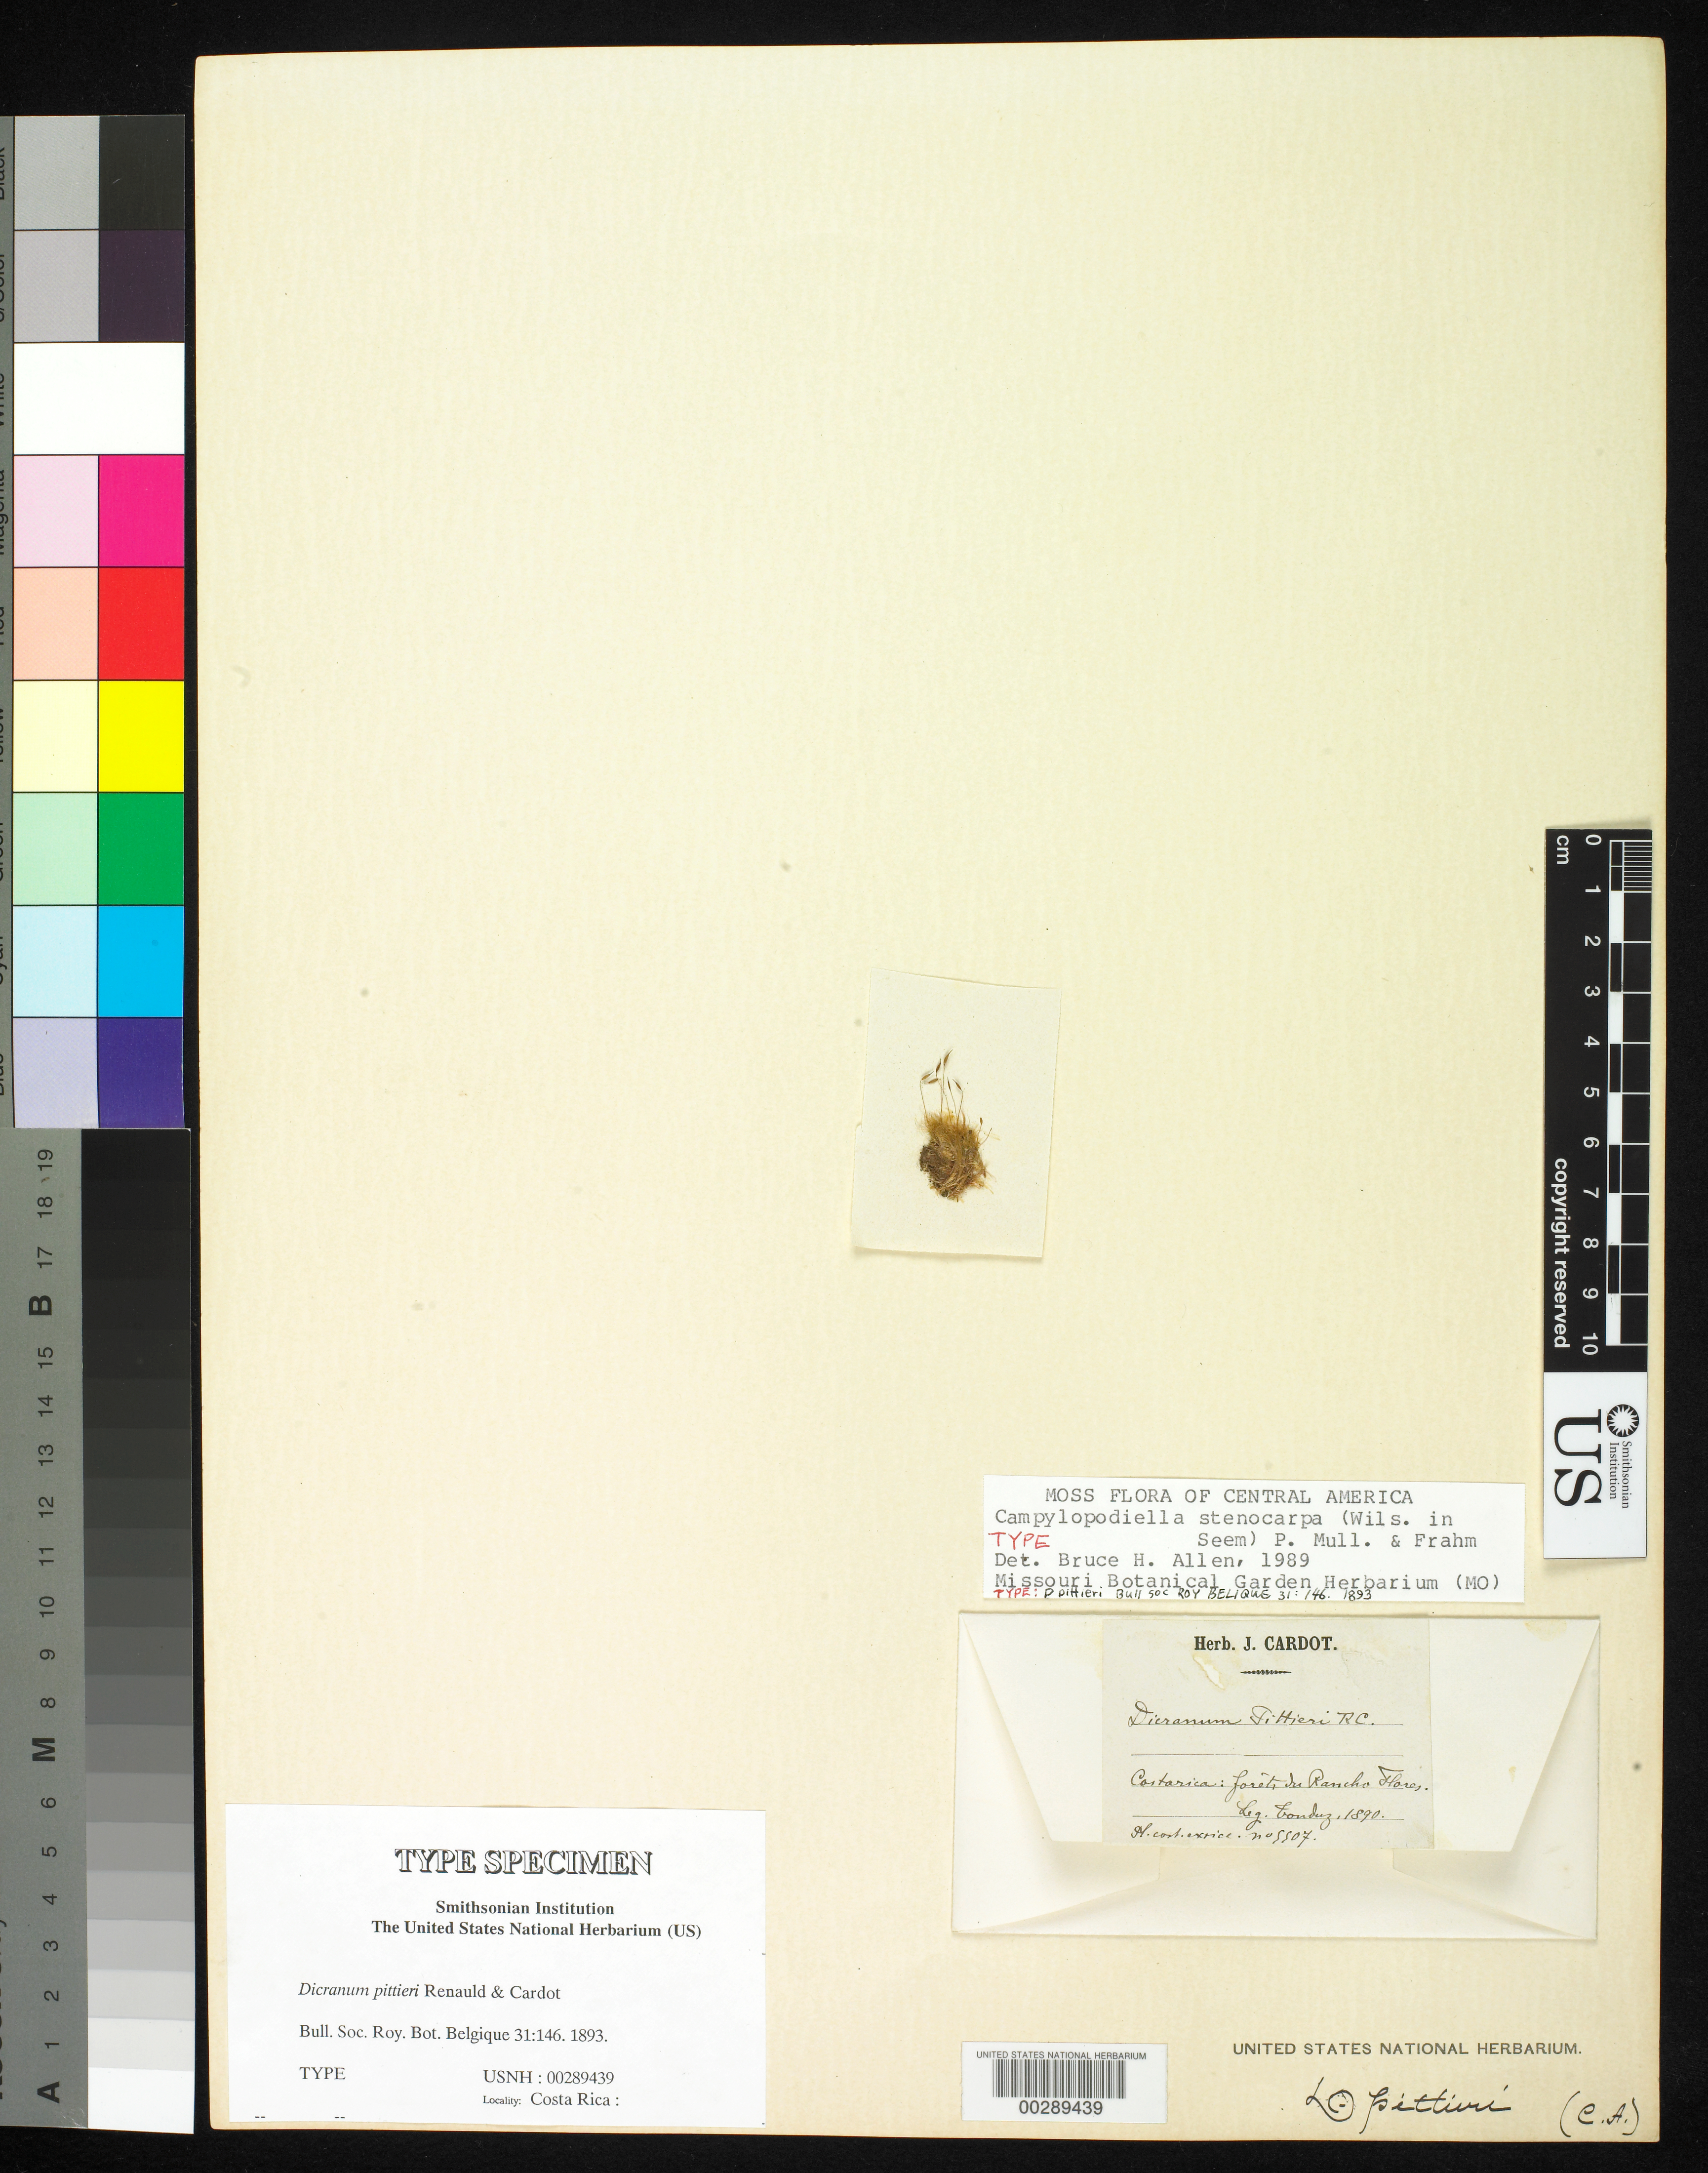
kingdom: Plantae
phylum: Bryophyta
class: Bryopsida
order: Dicranales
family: Dicranaceae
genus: Dicranum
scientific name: Dicranum pittieri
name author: Renauld & Cardot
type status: Type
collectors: A. Tonduz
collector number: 9907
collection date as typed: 1890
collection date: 1890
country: Costa Rica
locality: Forest of Rancho Flores